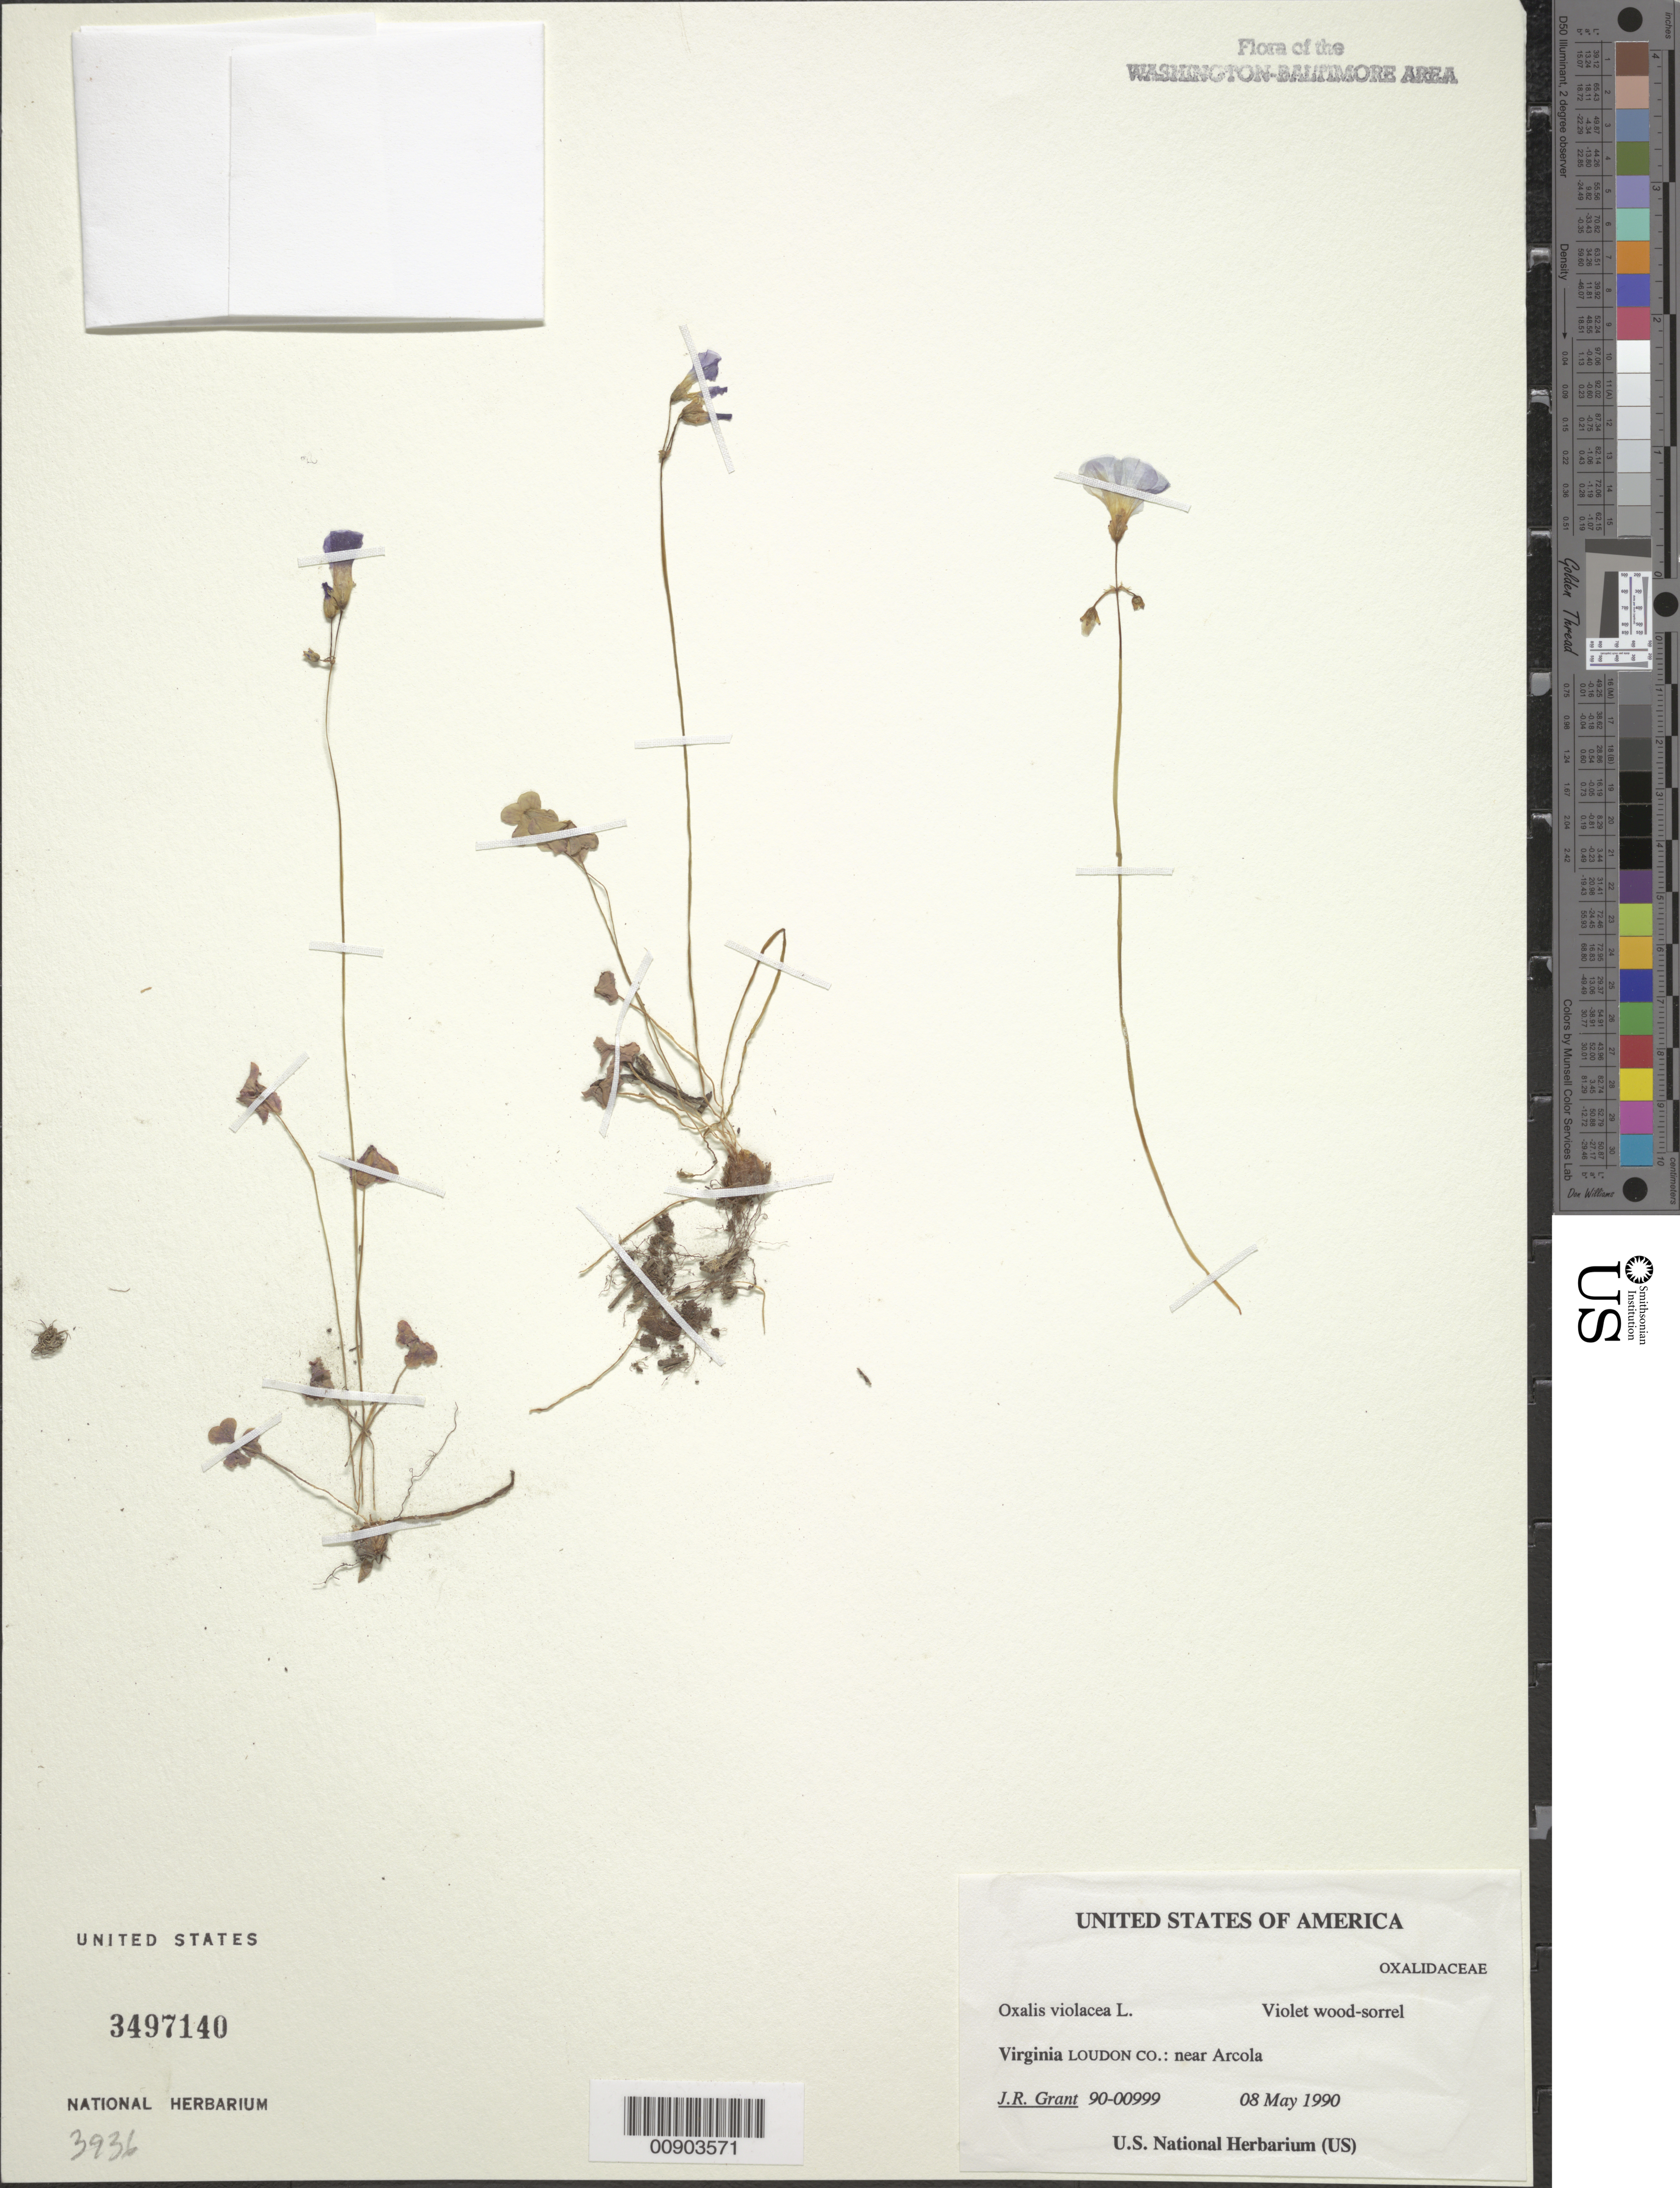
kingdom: Plantae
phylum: Tracheophyta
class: Magnoliopsida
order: Oxalidales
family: Oxalidaceae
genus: Oxalis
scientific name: Oxalis violacea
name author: L.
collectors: J. R. Grant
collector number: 90-00999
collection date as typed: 08 May 1990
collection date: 1990-05-08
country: United States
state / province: Virginia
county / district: Loudoun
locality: Near Arcola.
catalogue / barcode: US 3497140